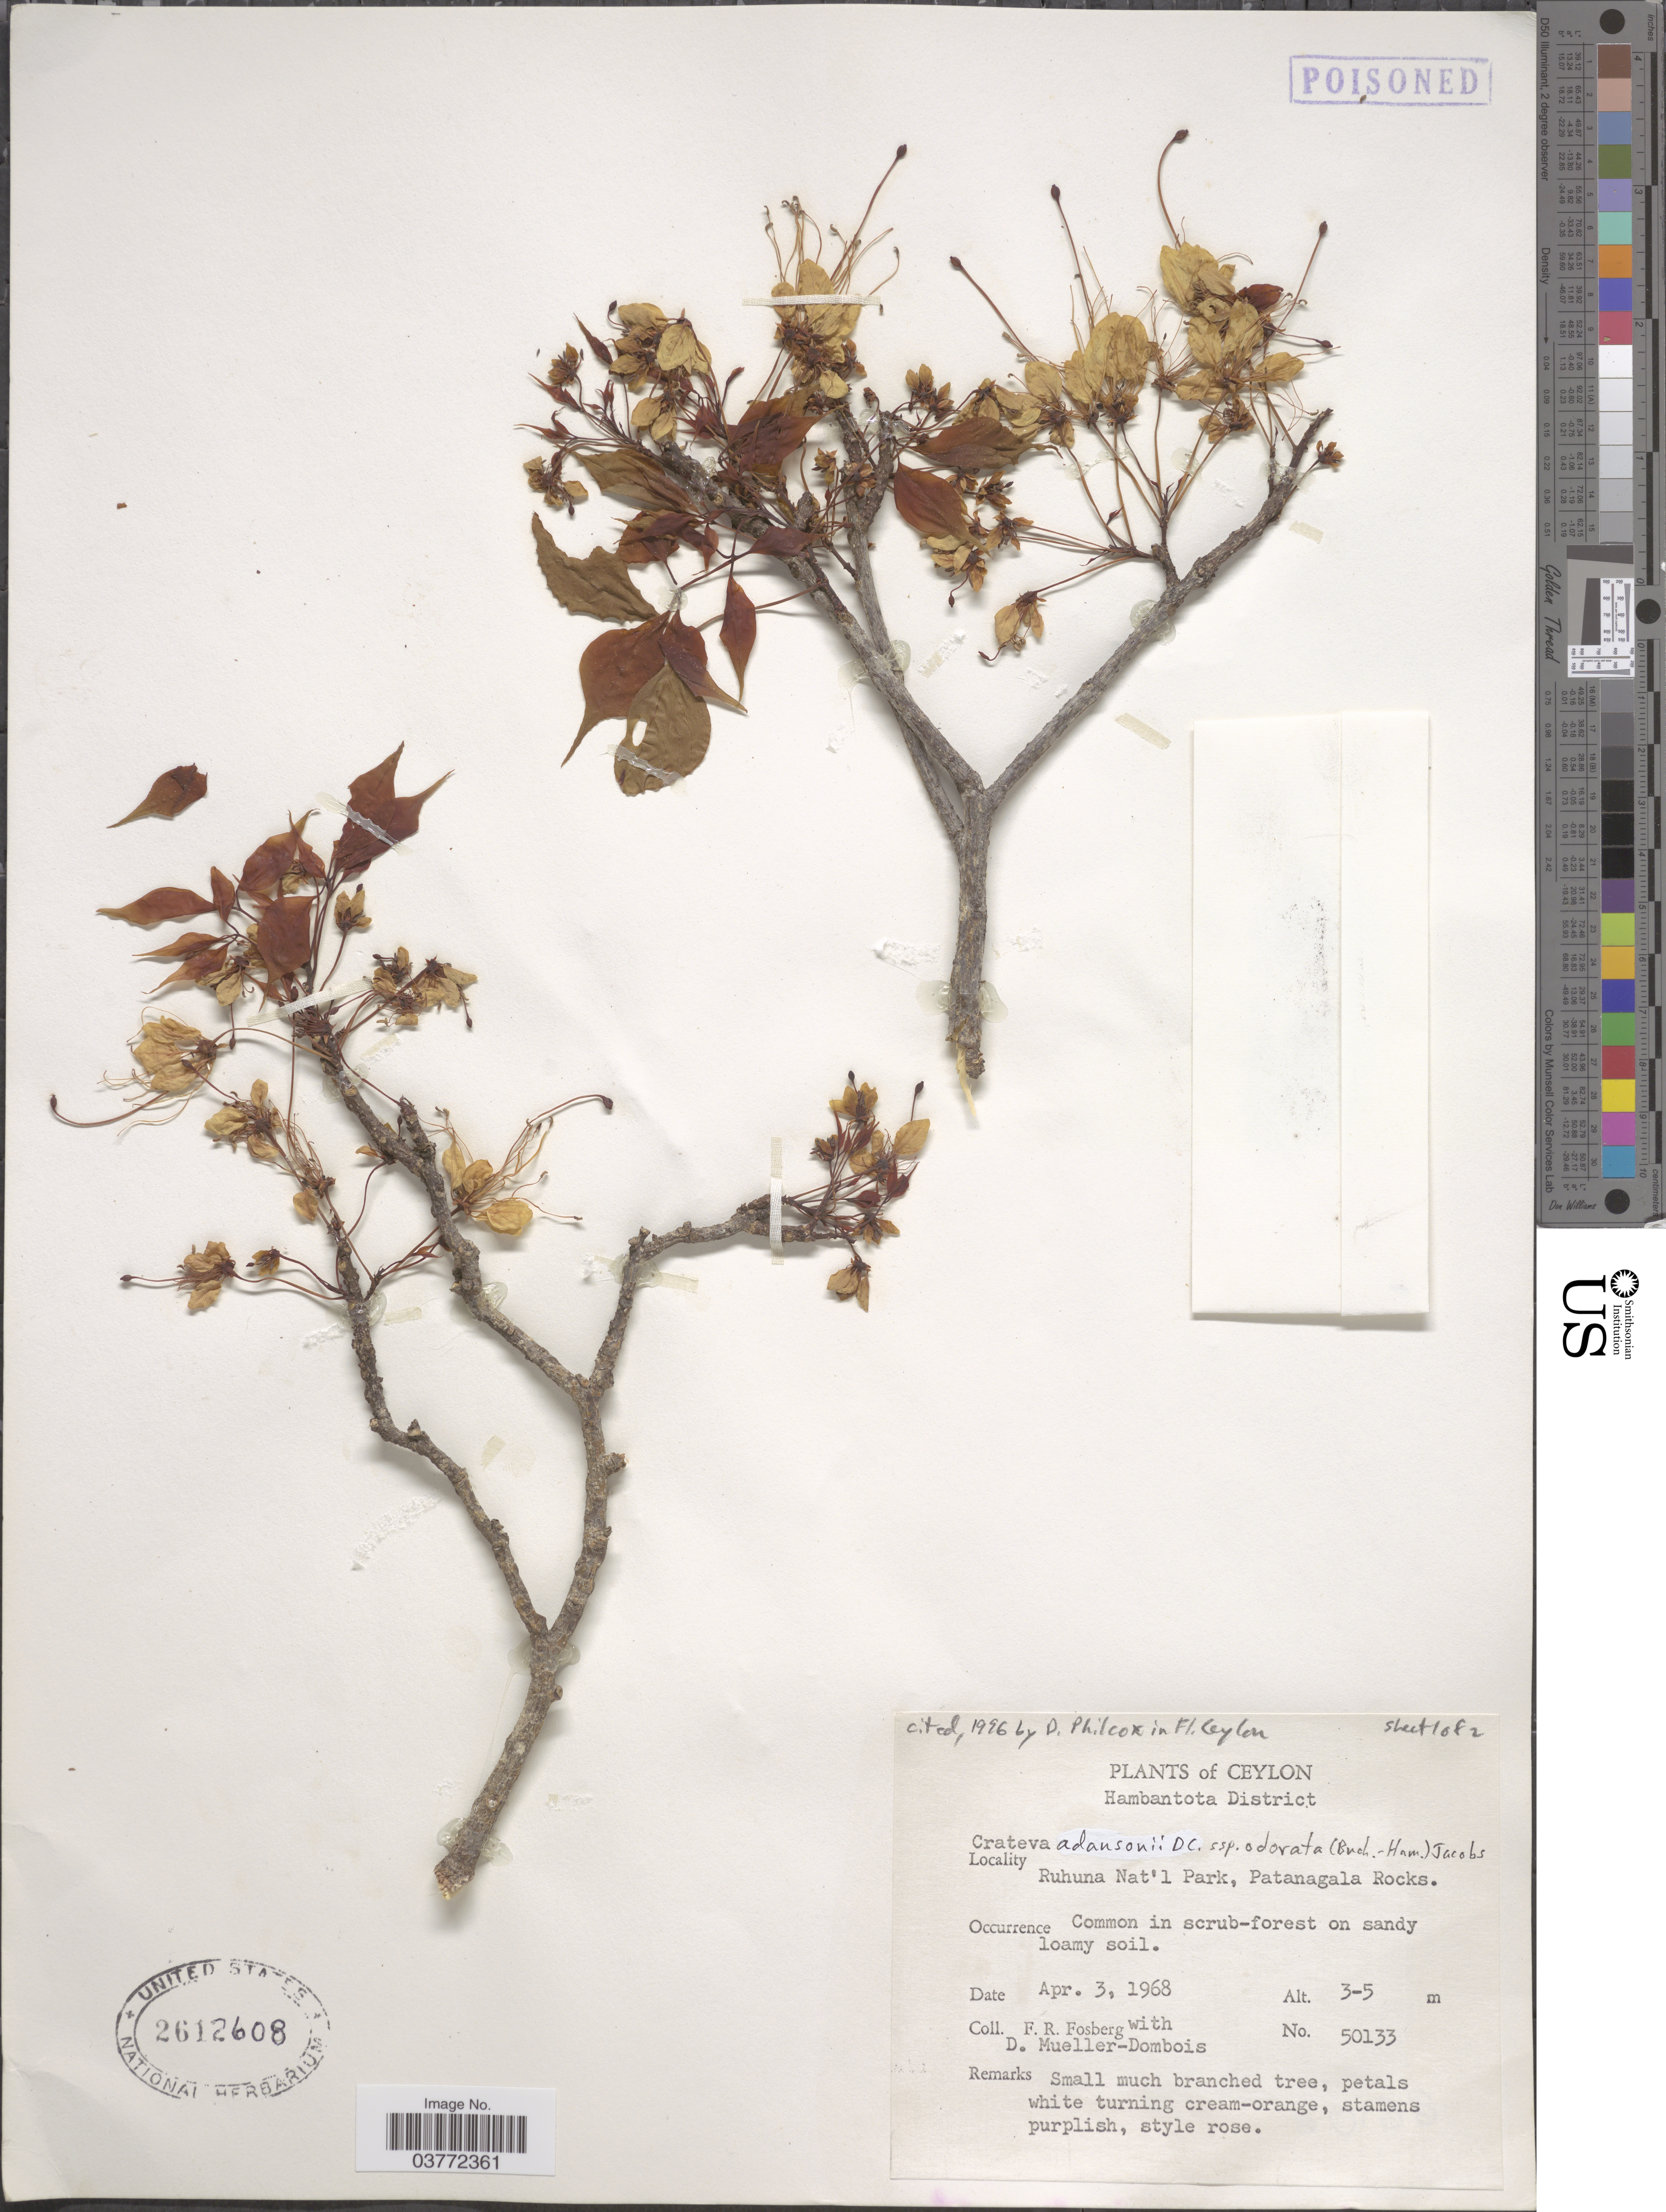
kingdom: Plantae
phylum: Tracheophyta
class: Magnoliopsida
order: Brassicales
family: Capparaceae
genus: Crateva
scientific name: Crateva adansonii subsp. odora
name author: (Buch.-Ham.) Jacobs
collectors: F. R. Fosberg & D. Mueller-Dombois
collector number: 50133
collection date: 1968-04-03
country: Sri Lanka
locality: Ceylon. Hambantota District. Ruhuna Nat'l Park, Patanagala Rocks.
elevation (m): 3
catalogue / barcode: US 2612608